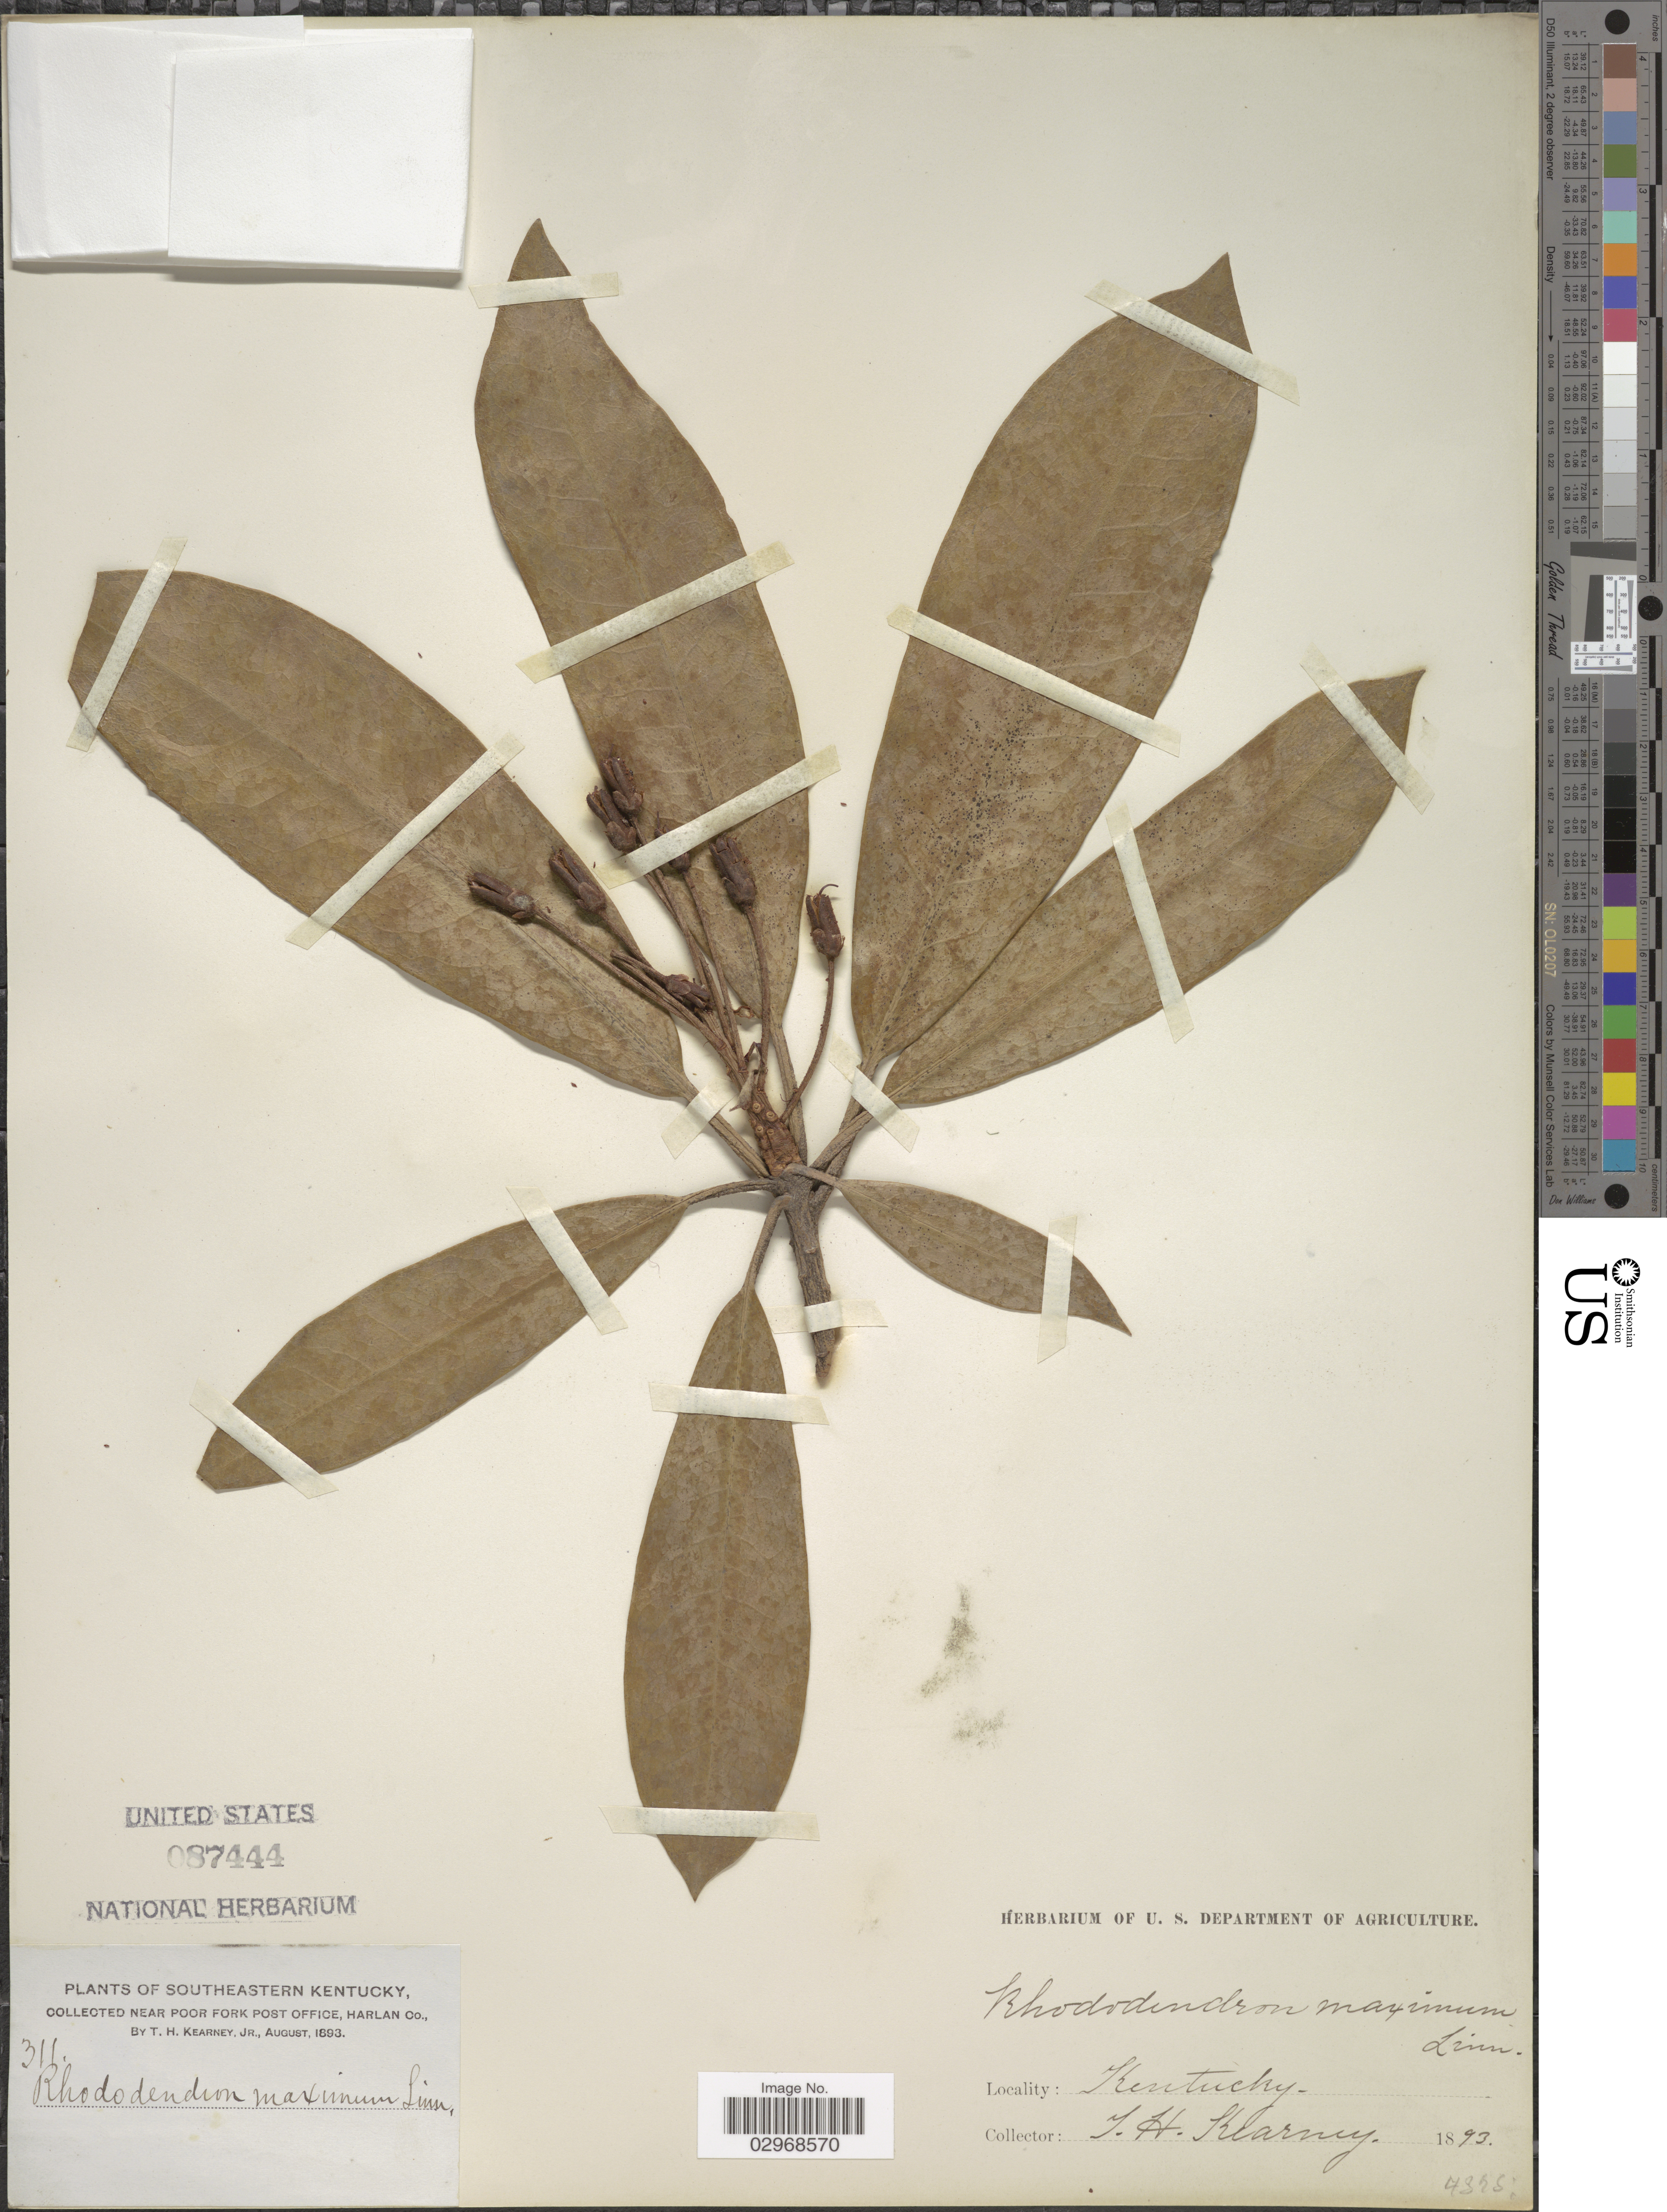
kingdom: Plantae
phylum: Tracheophyta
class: Magnoliopsida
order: Ericales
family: Ericaceae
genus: Rhododendron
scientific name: Rhododendron maximum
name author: L.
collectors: T. H. Kearney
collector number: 311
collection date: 1893-08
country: United States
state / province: Kentucky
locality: Southeastern Kentucky. Near Poor Fork Post Office, Harlan Co.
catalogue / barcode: US 87444